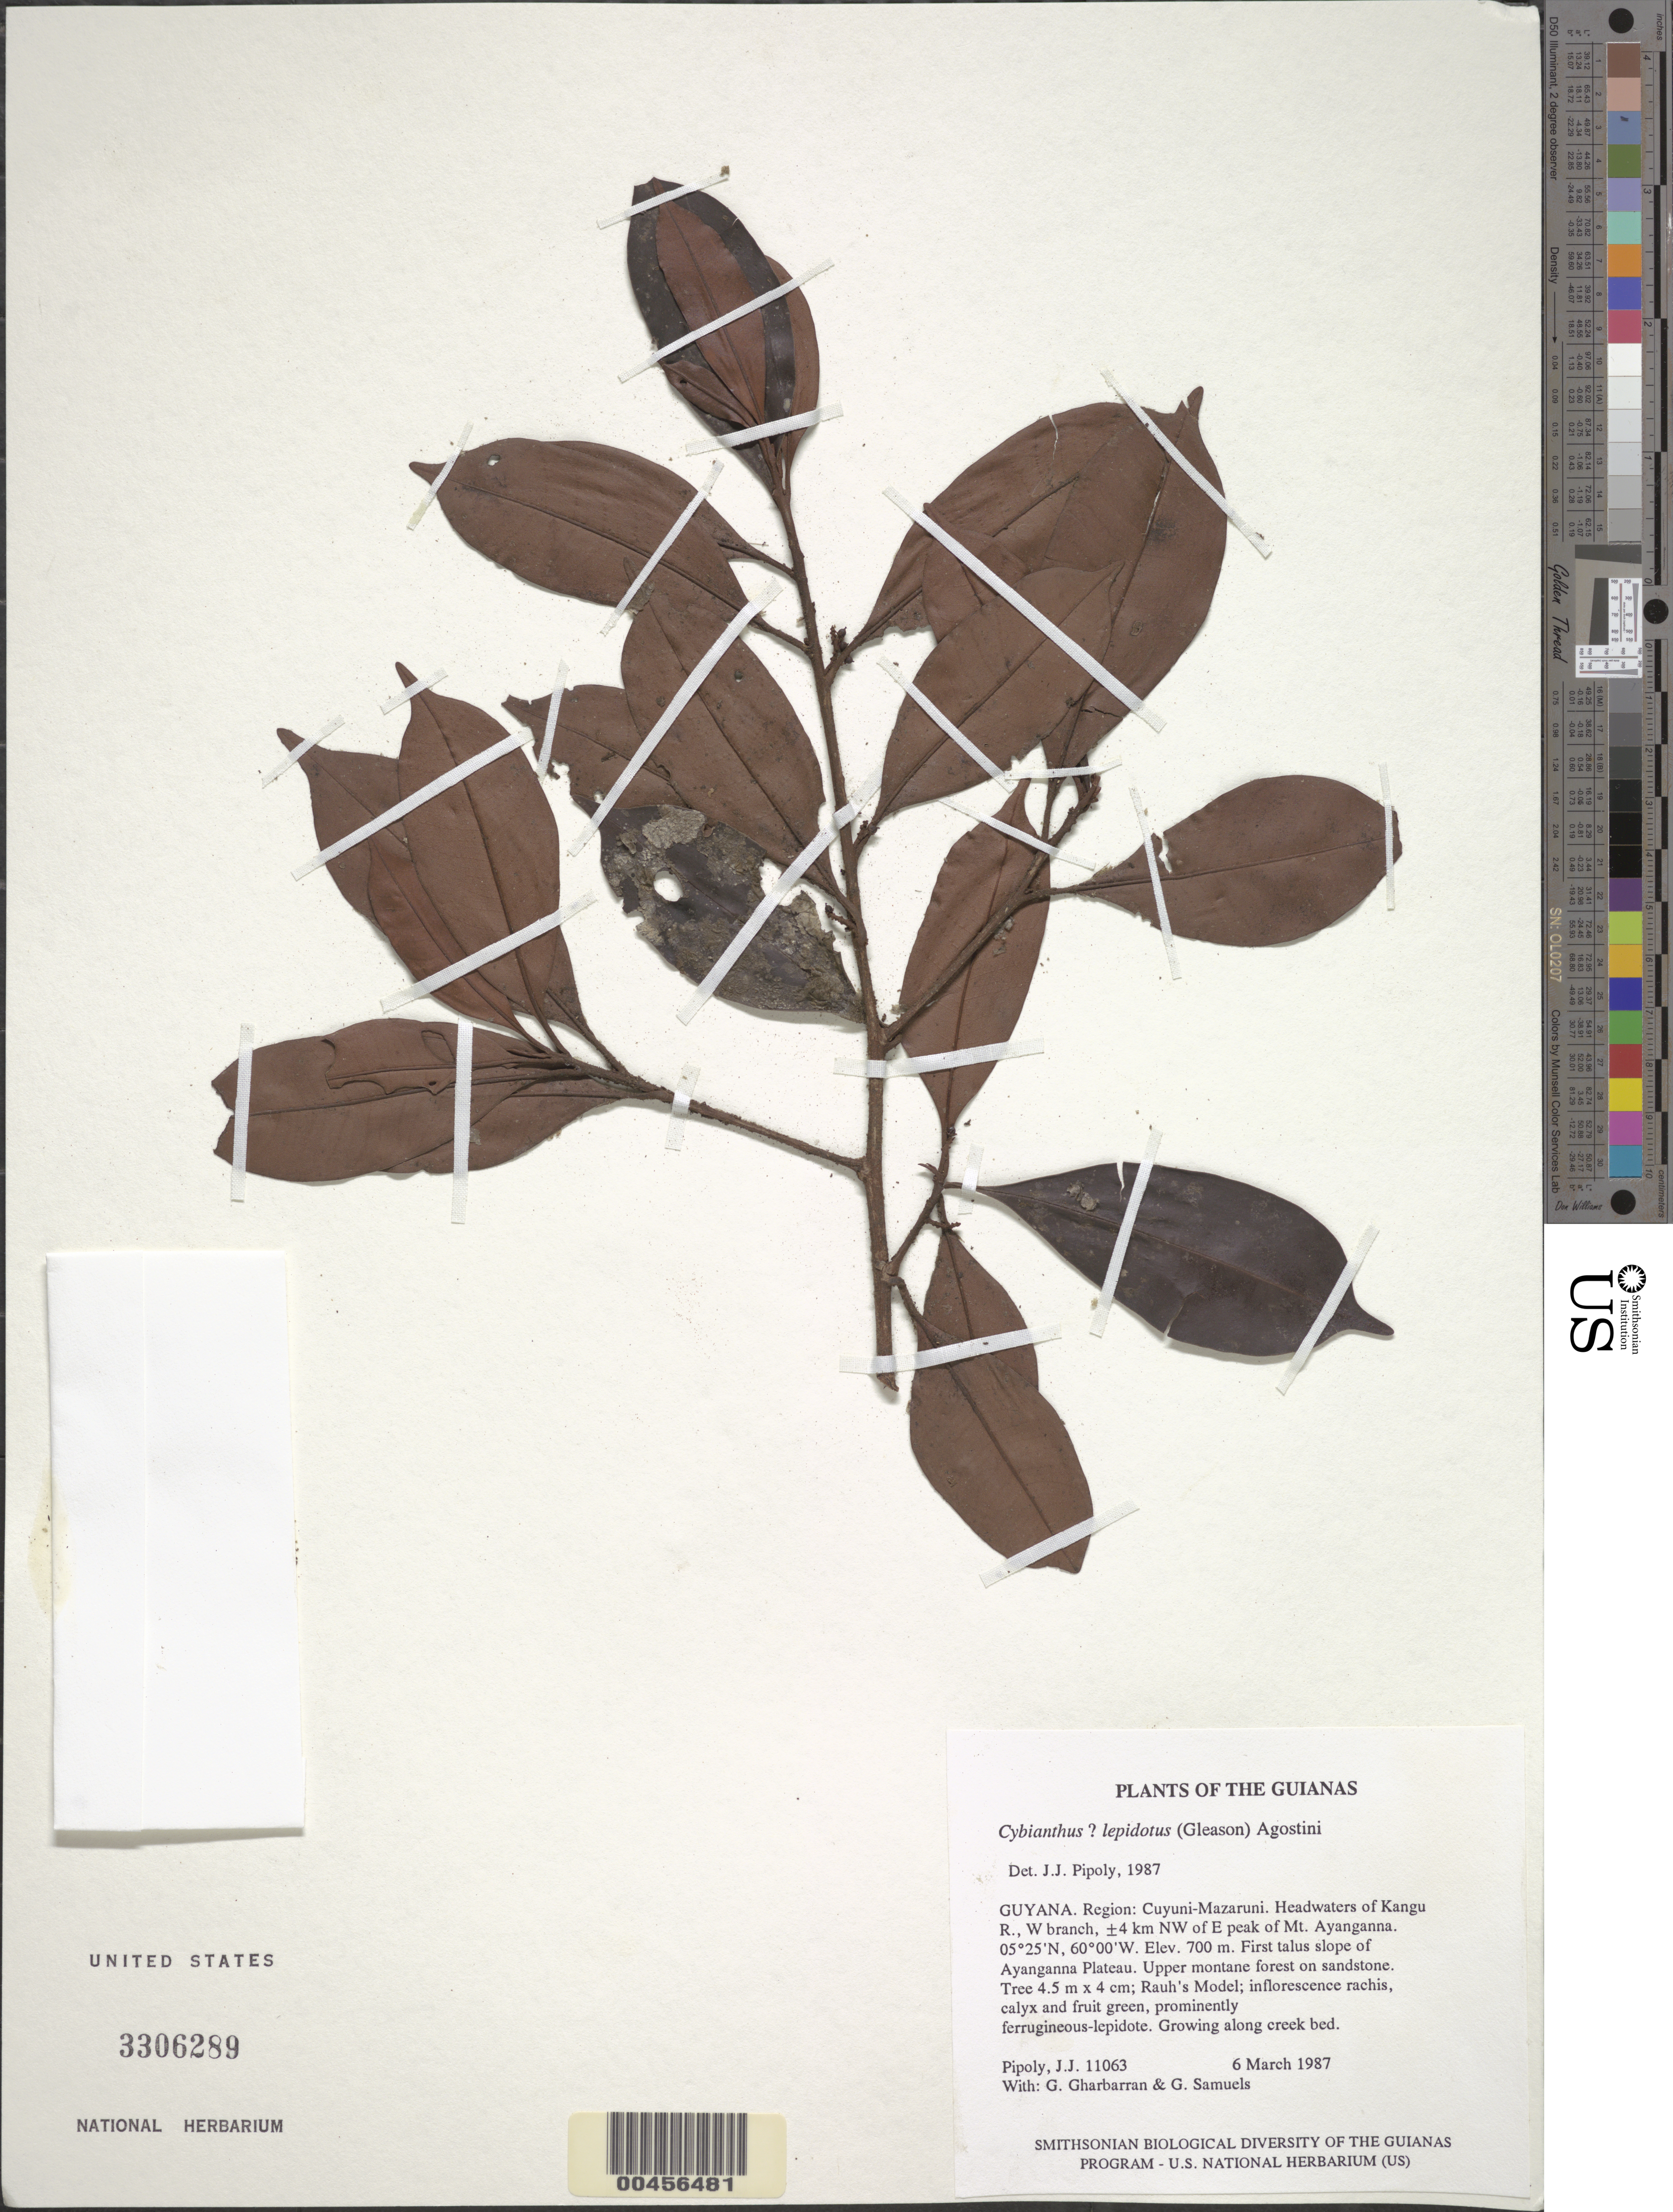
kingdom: Plantae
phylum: Tracheophyta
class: Magnoliopsida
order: Ericales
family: Primulaceae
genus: Cybianthus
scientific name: Cybianthus lepidotus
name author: (Gleason) G. Agostini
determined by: Pipoly, J. J., III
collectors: J. J. Pipoly, G. Gharbarran & G. Samuels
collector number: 11063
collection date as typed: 6 March 1987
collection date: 1987-03-06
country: Guyana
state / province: Cuyuni-Mazaruni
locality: Headwaters of Kangu R., W branch; ±4 km NW of E peak of Mt. Ayanganna. First talus slope of plateau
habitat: Upper montane forest on sandstone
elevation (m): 700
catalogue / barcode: US 3306289